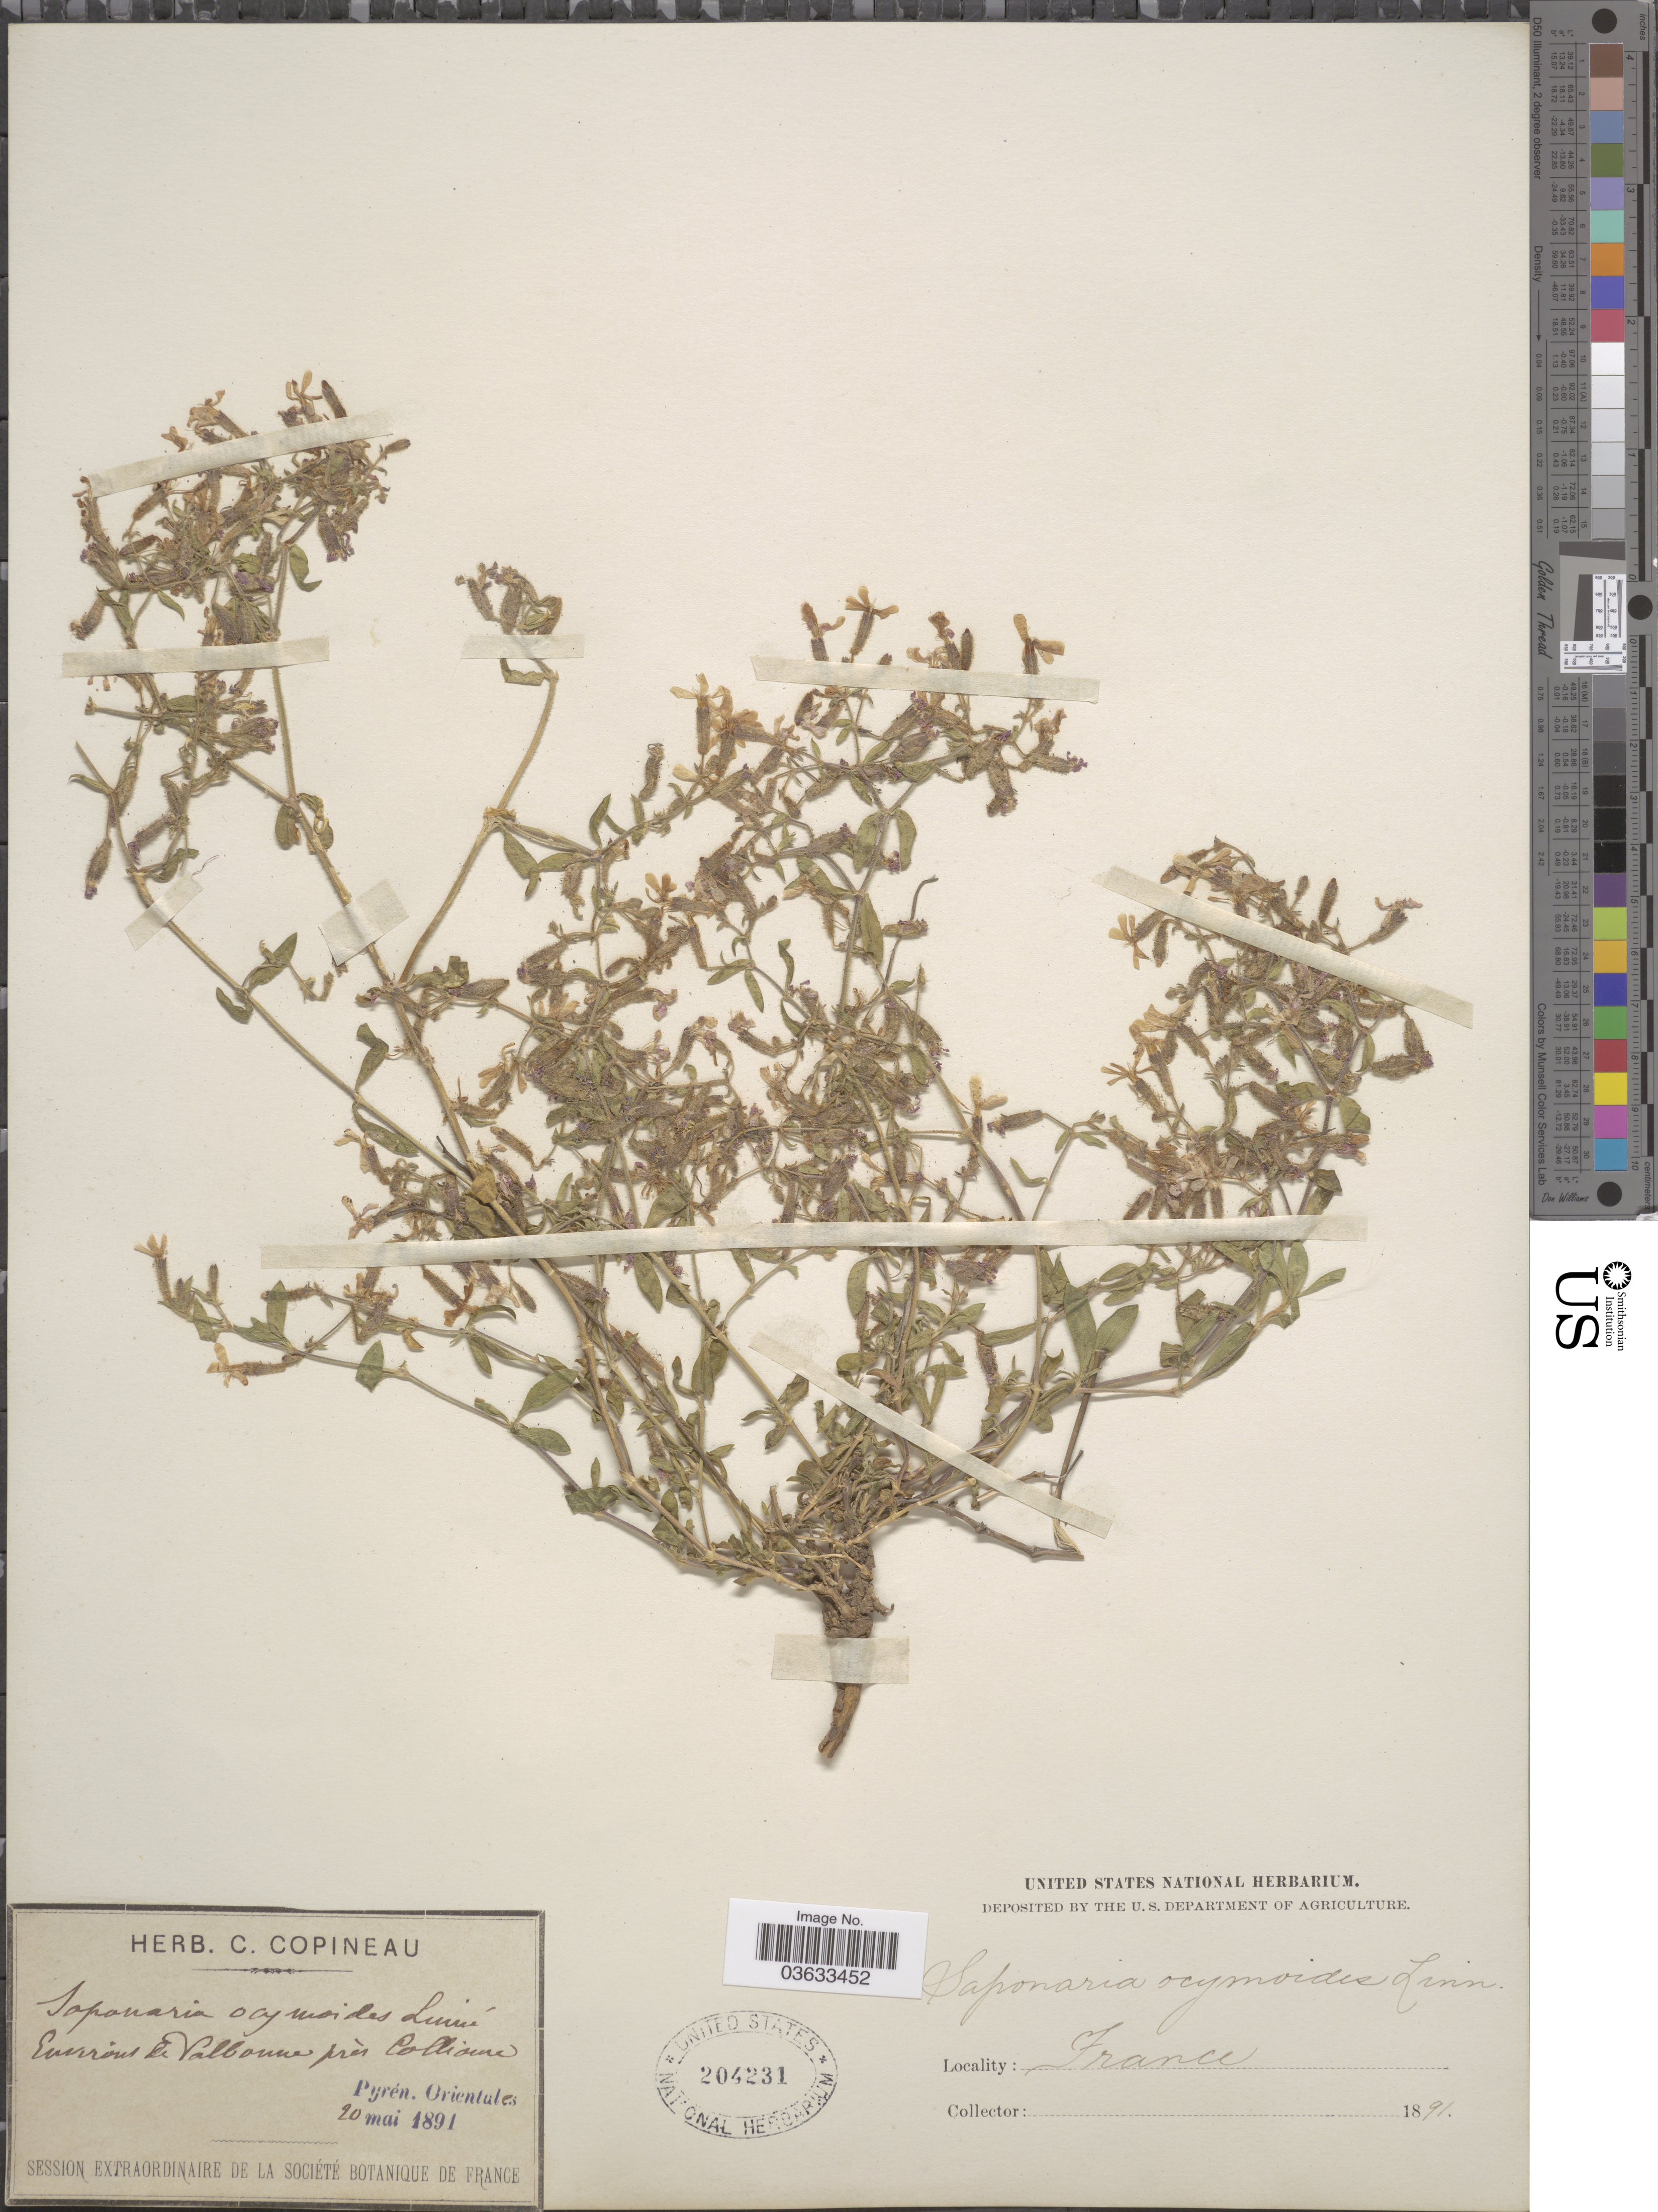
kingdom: Plantae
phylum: Tracheophyta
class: Magnoliopsida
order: Caryophyllales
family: Caryophyllaceae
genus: Saponaria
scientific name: Saponaria ocymoides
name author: L.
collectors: ex herb. C. Copineau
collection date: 1891-05-20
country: France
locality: Environs de Vallonne près Collioure. Pyrén. Orientales.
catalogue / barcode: US 204231